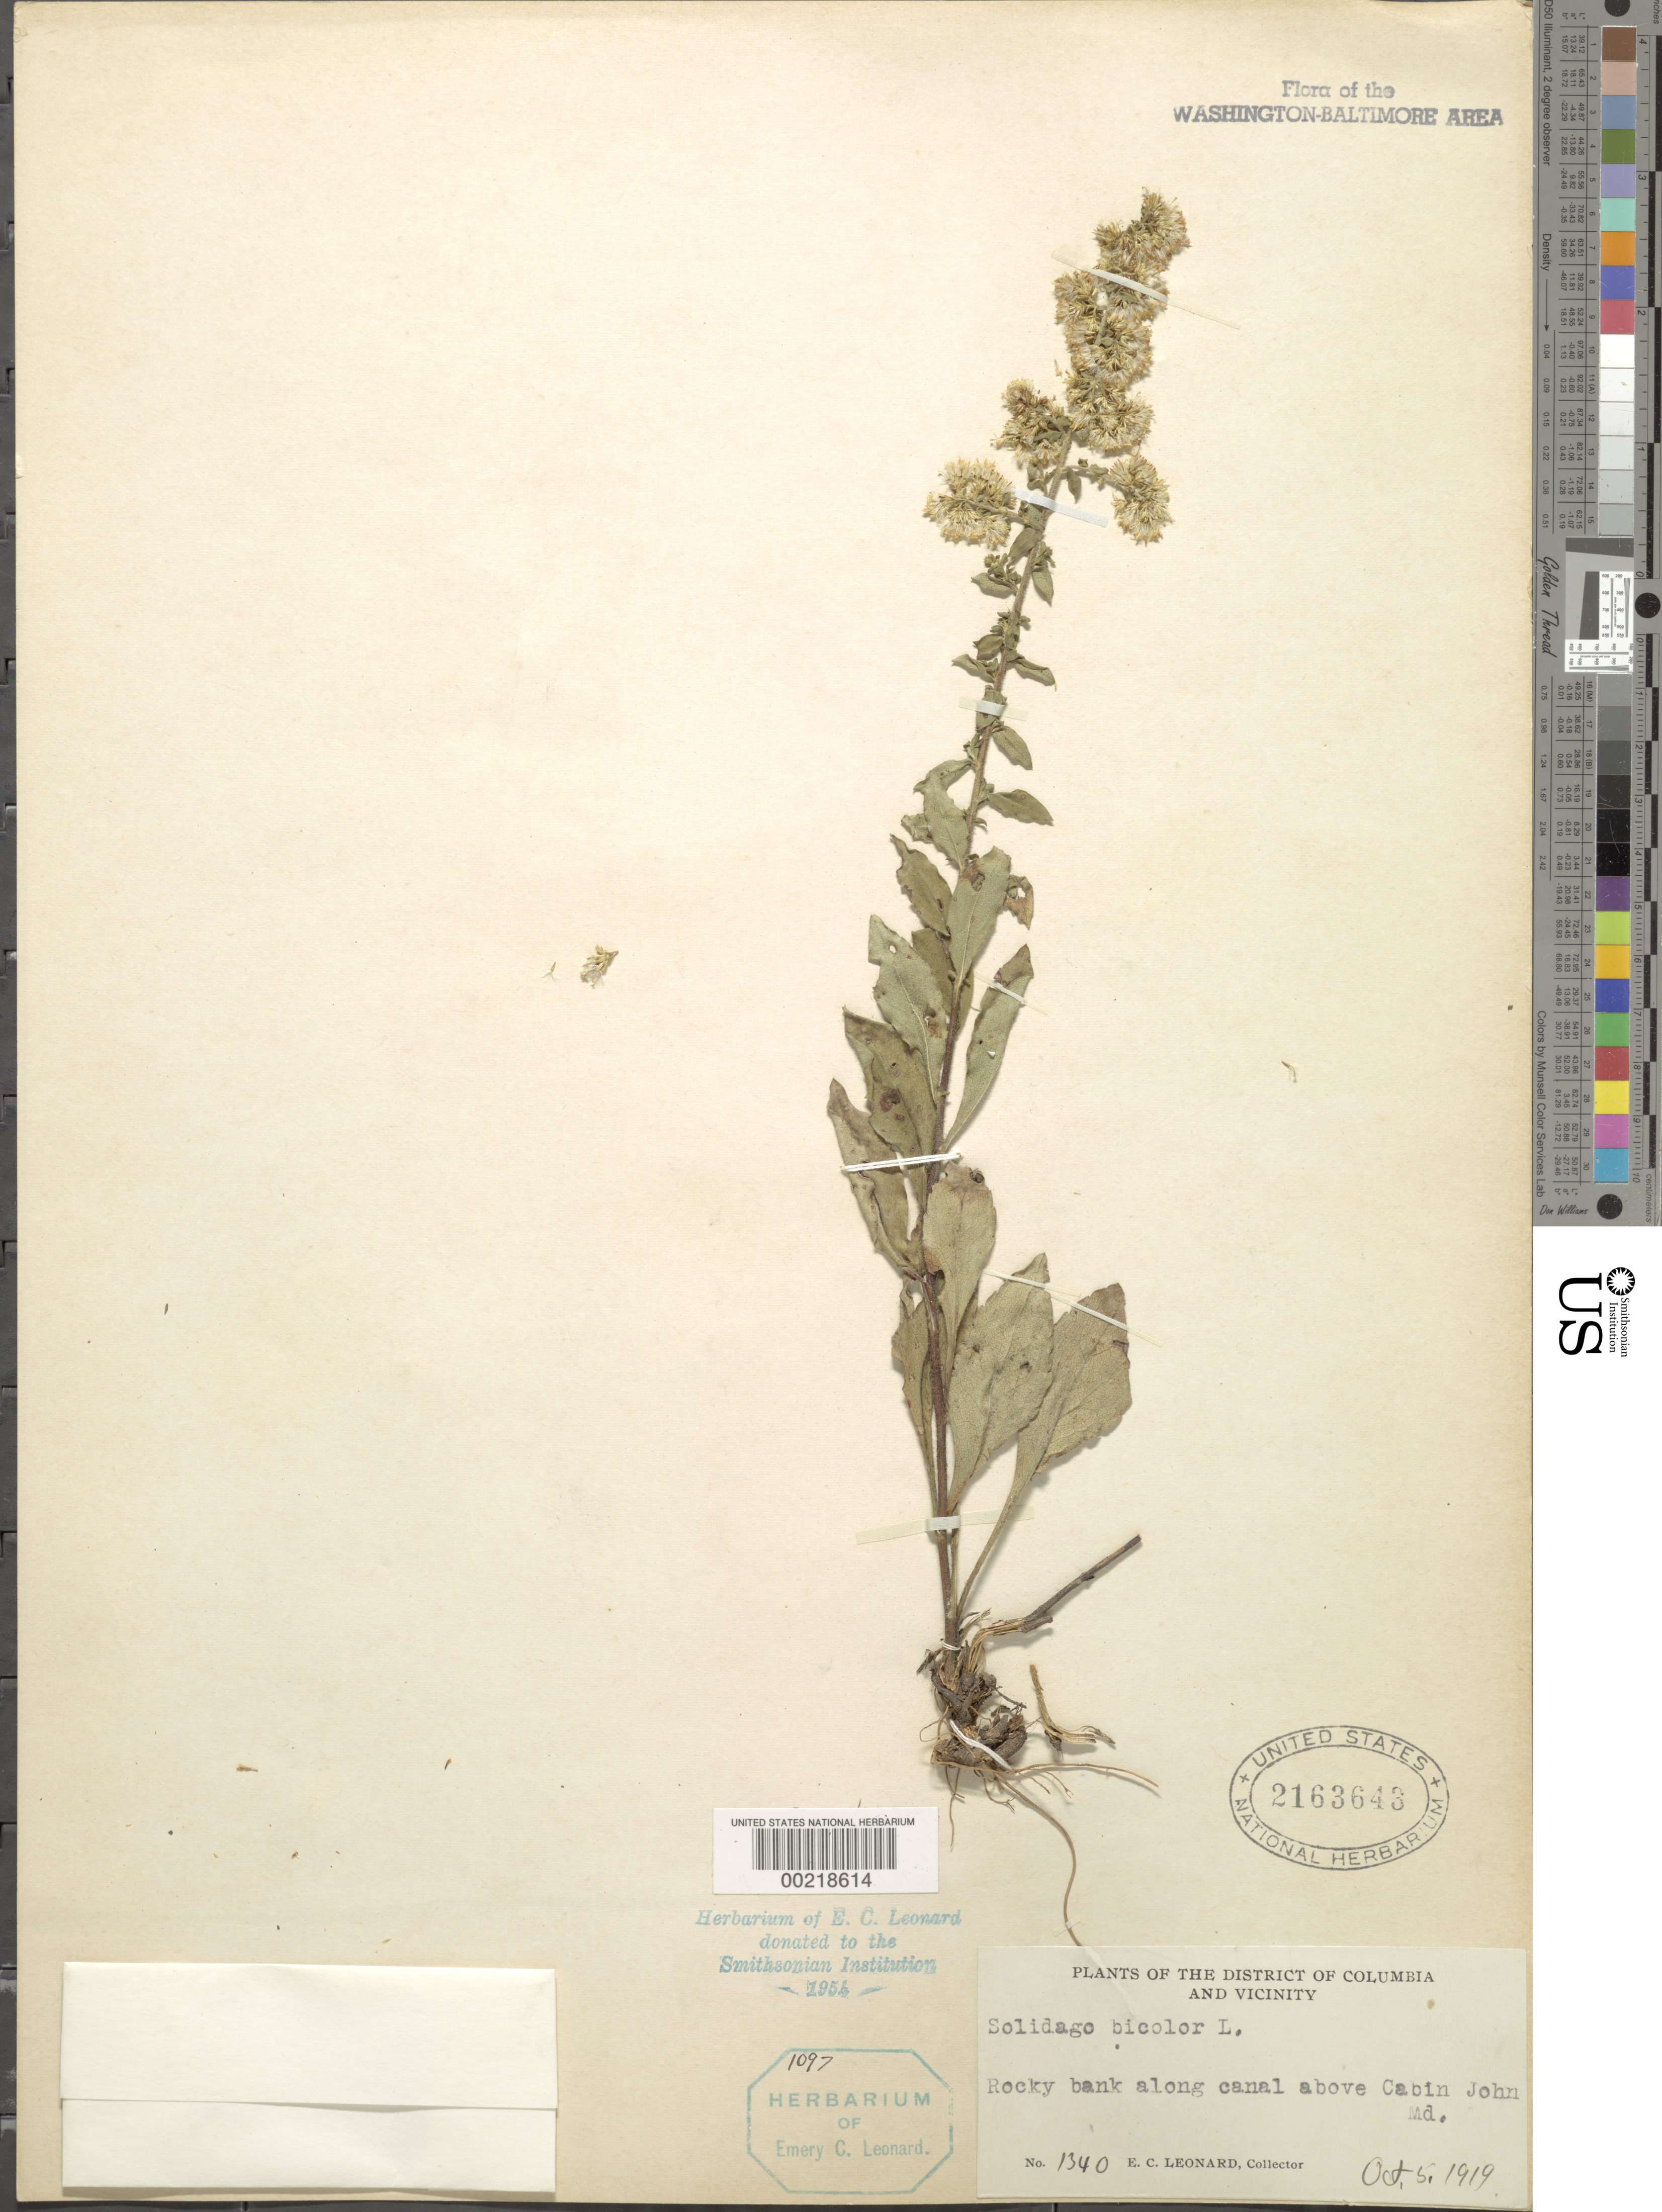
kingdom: Plantae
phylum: Tracheophyta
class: Magnoliopsida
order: Asterales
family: Asteraceae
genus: Solidago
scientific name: Solidago bicolor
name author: L.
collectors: E. C. Leonard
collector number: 1340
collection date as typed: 05 Oct 1919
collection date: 1919-10-05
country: United States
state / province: Maryland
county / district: Montgomery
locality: Canal above Cabin John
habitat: Rocky bank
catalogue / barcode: US 2163643